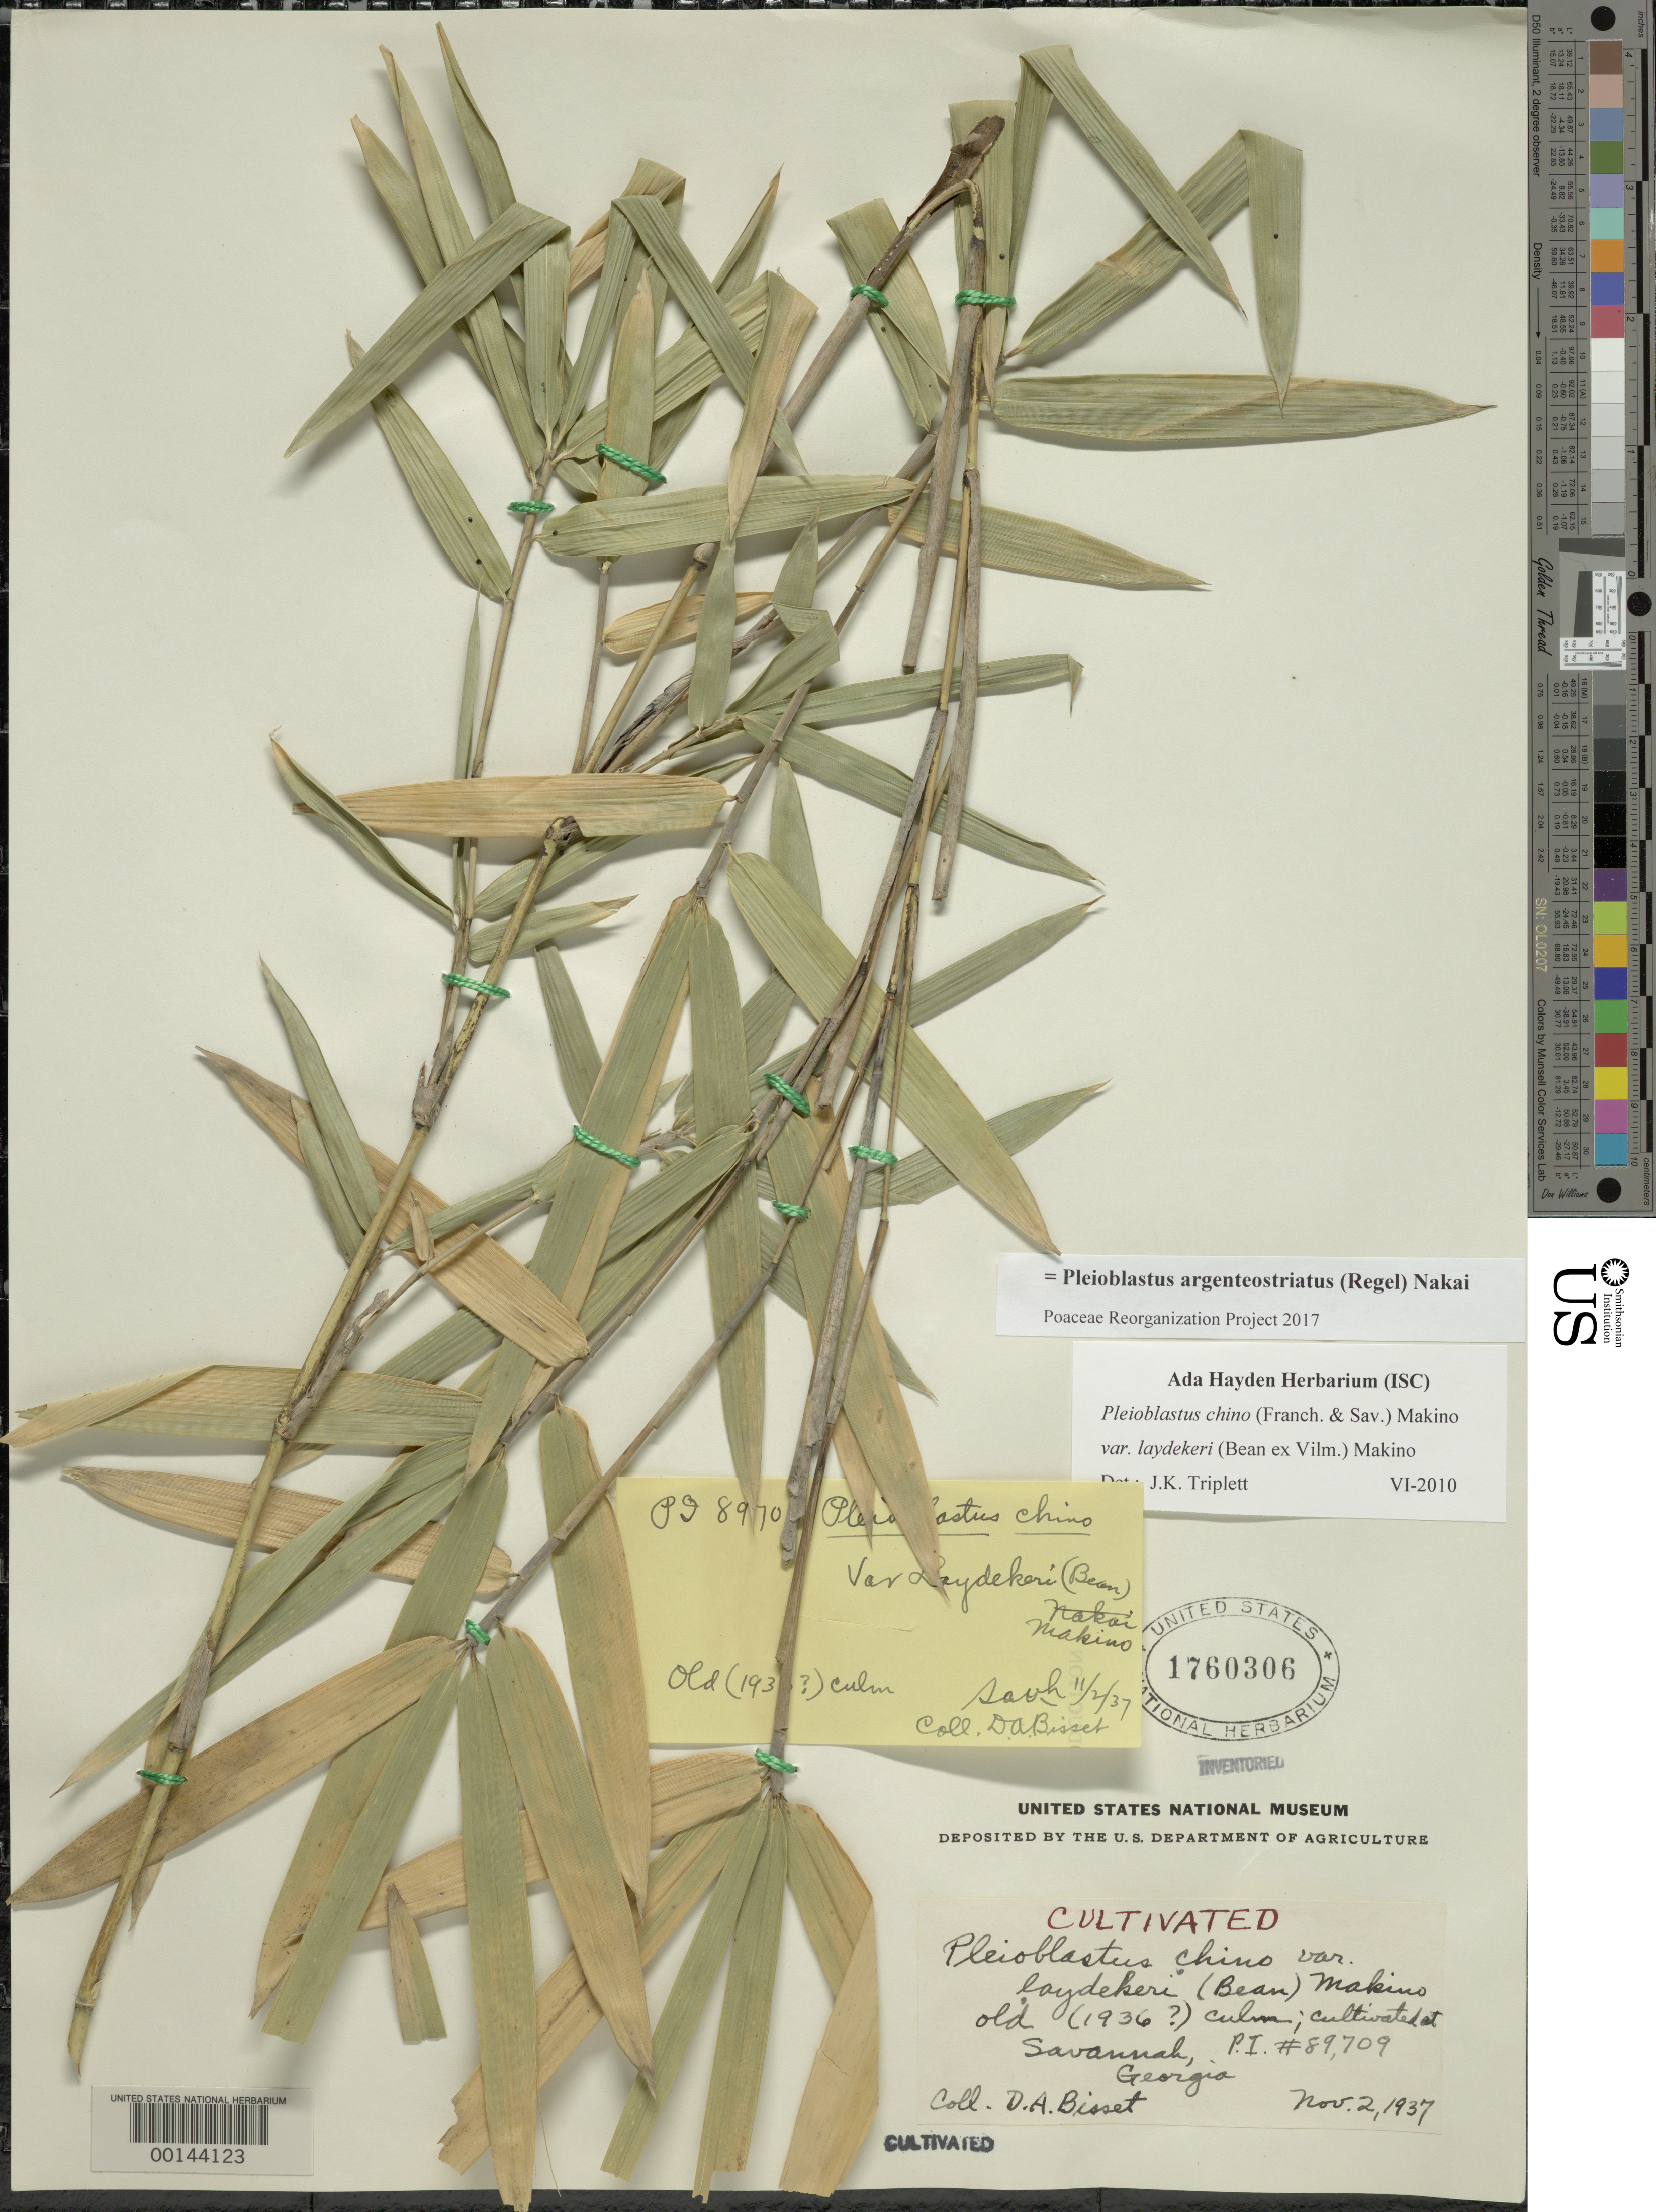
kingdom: Plantae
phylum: Tracheophyta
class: Liliopsida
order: Poales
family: Poaceae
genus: Pleioblastus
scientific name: Pleioblastus argenteostriatus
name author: (Regel) Nakai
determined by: Poaceae Reorganization Project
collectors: D. Bisset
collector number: PI 89709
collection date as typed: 02 Nov 1937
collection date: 1937-11-02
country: United States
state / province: Georgia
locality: Savannah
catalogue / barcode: US 1760306